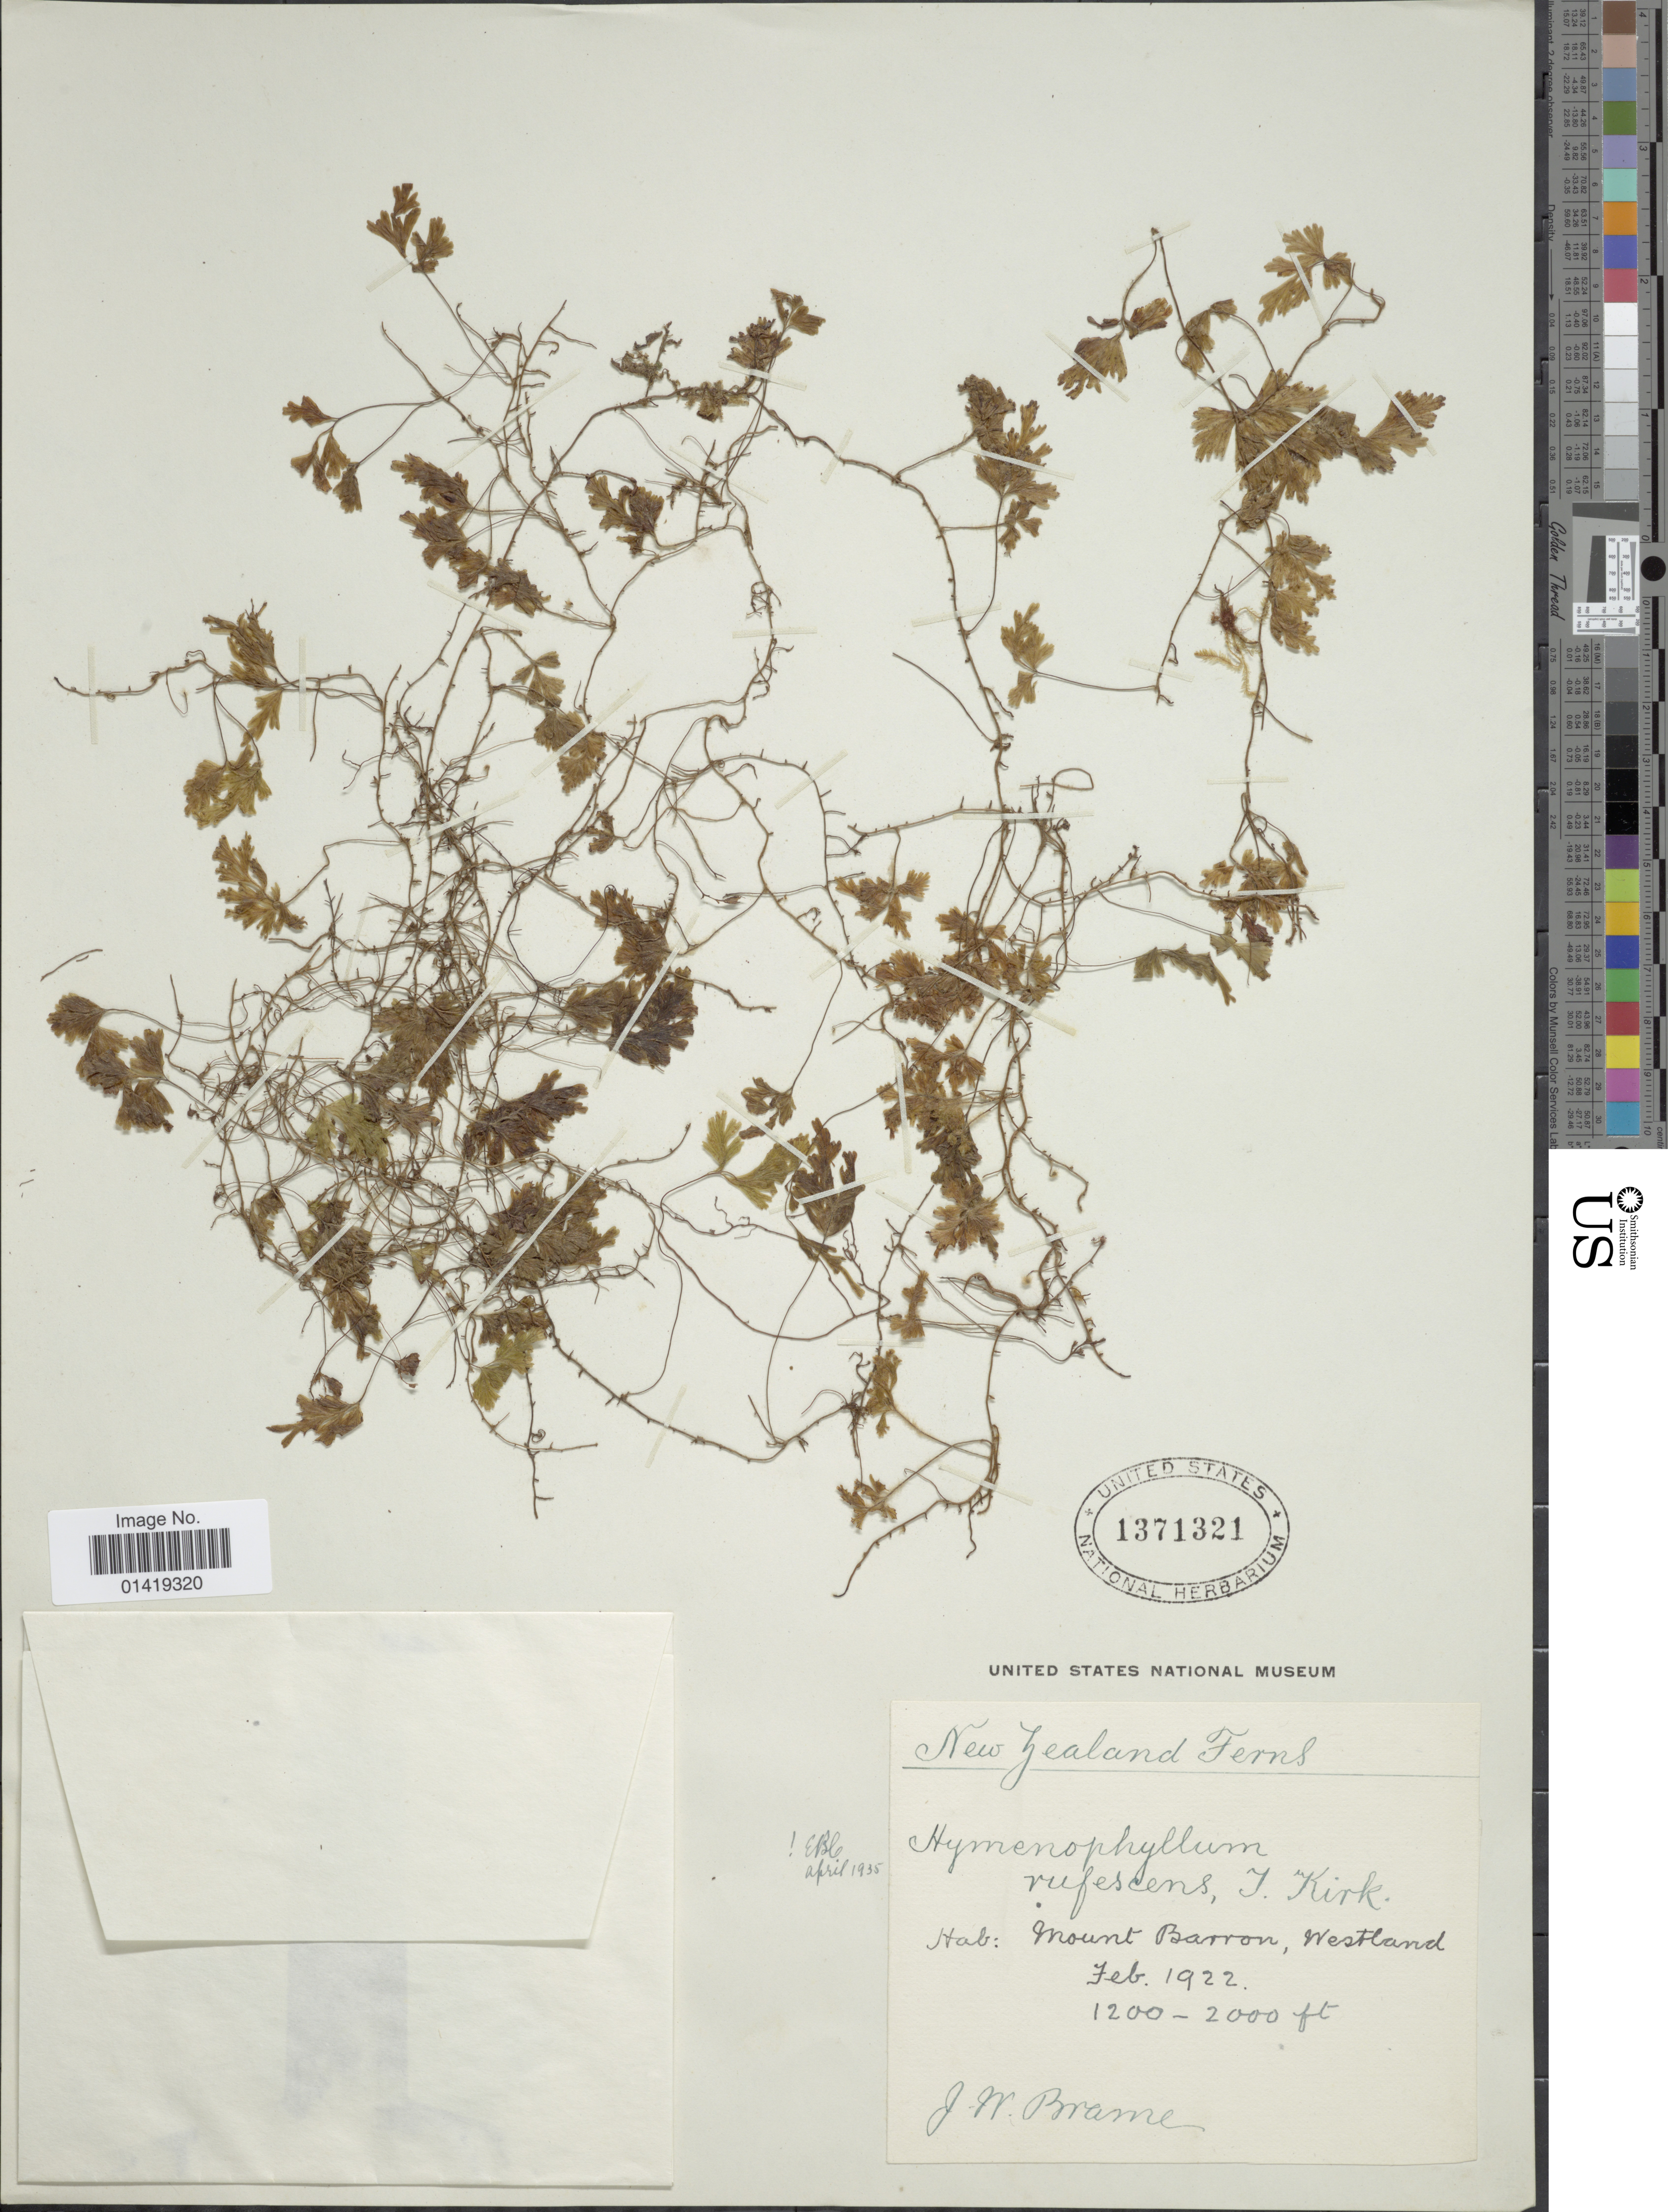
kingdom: Plantae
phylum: Tracheophyta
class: Polypodiopsida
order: Hymenophyllales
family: Hymenophyllaceae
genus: Hymenophyllum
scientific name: Hymenophyllum rufescens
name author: Kirk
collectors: J. Brame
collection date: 1922-02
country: New Zealand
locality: New Zealand Ferns Mount Barron, Westland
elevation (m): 366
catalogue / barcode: US 1371321